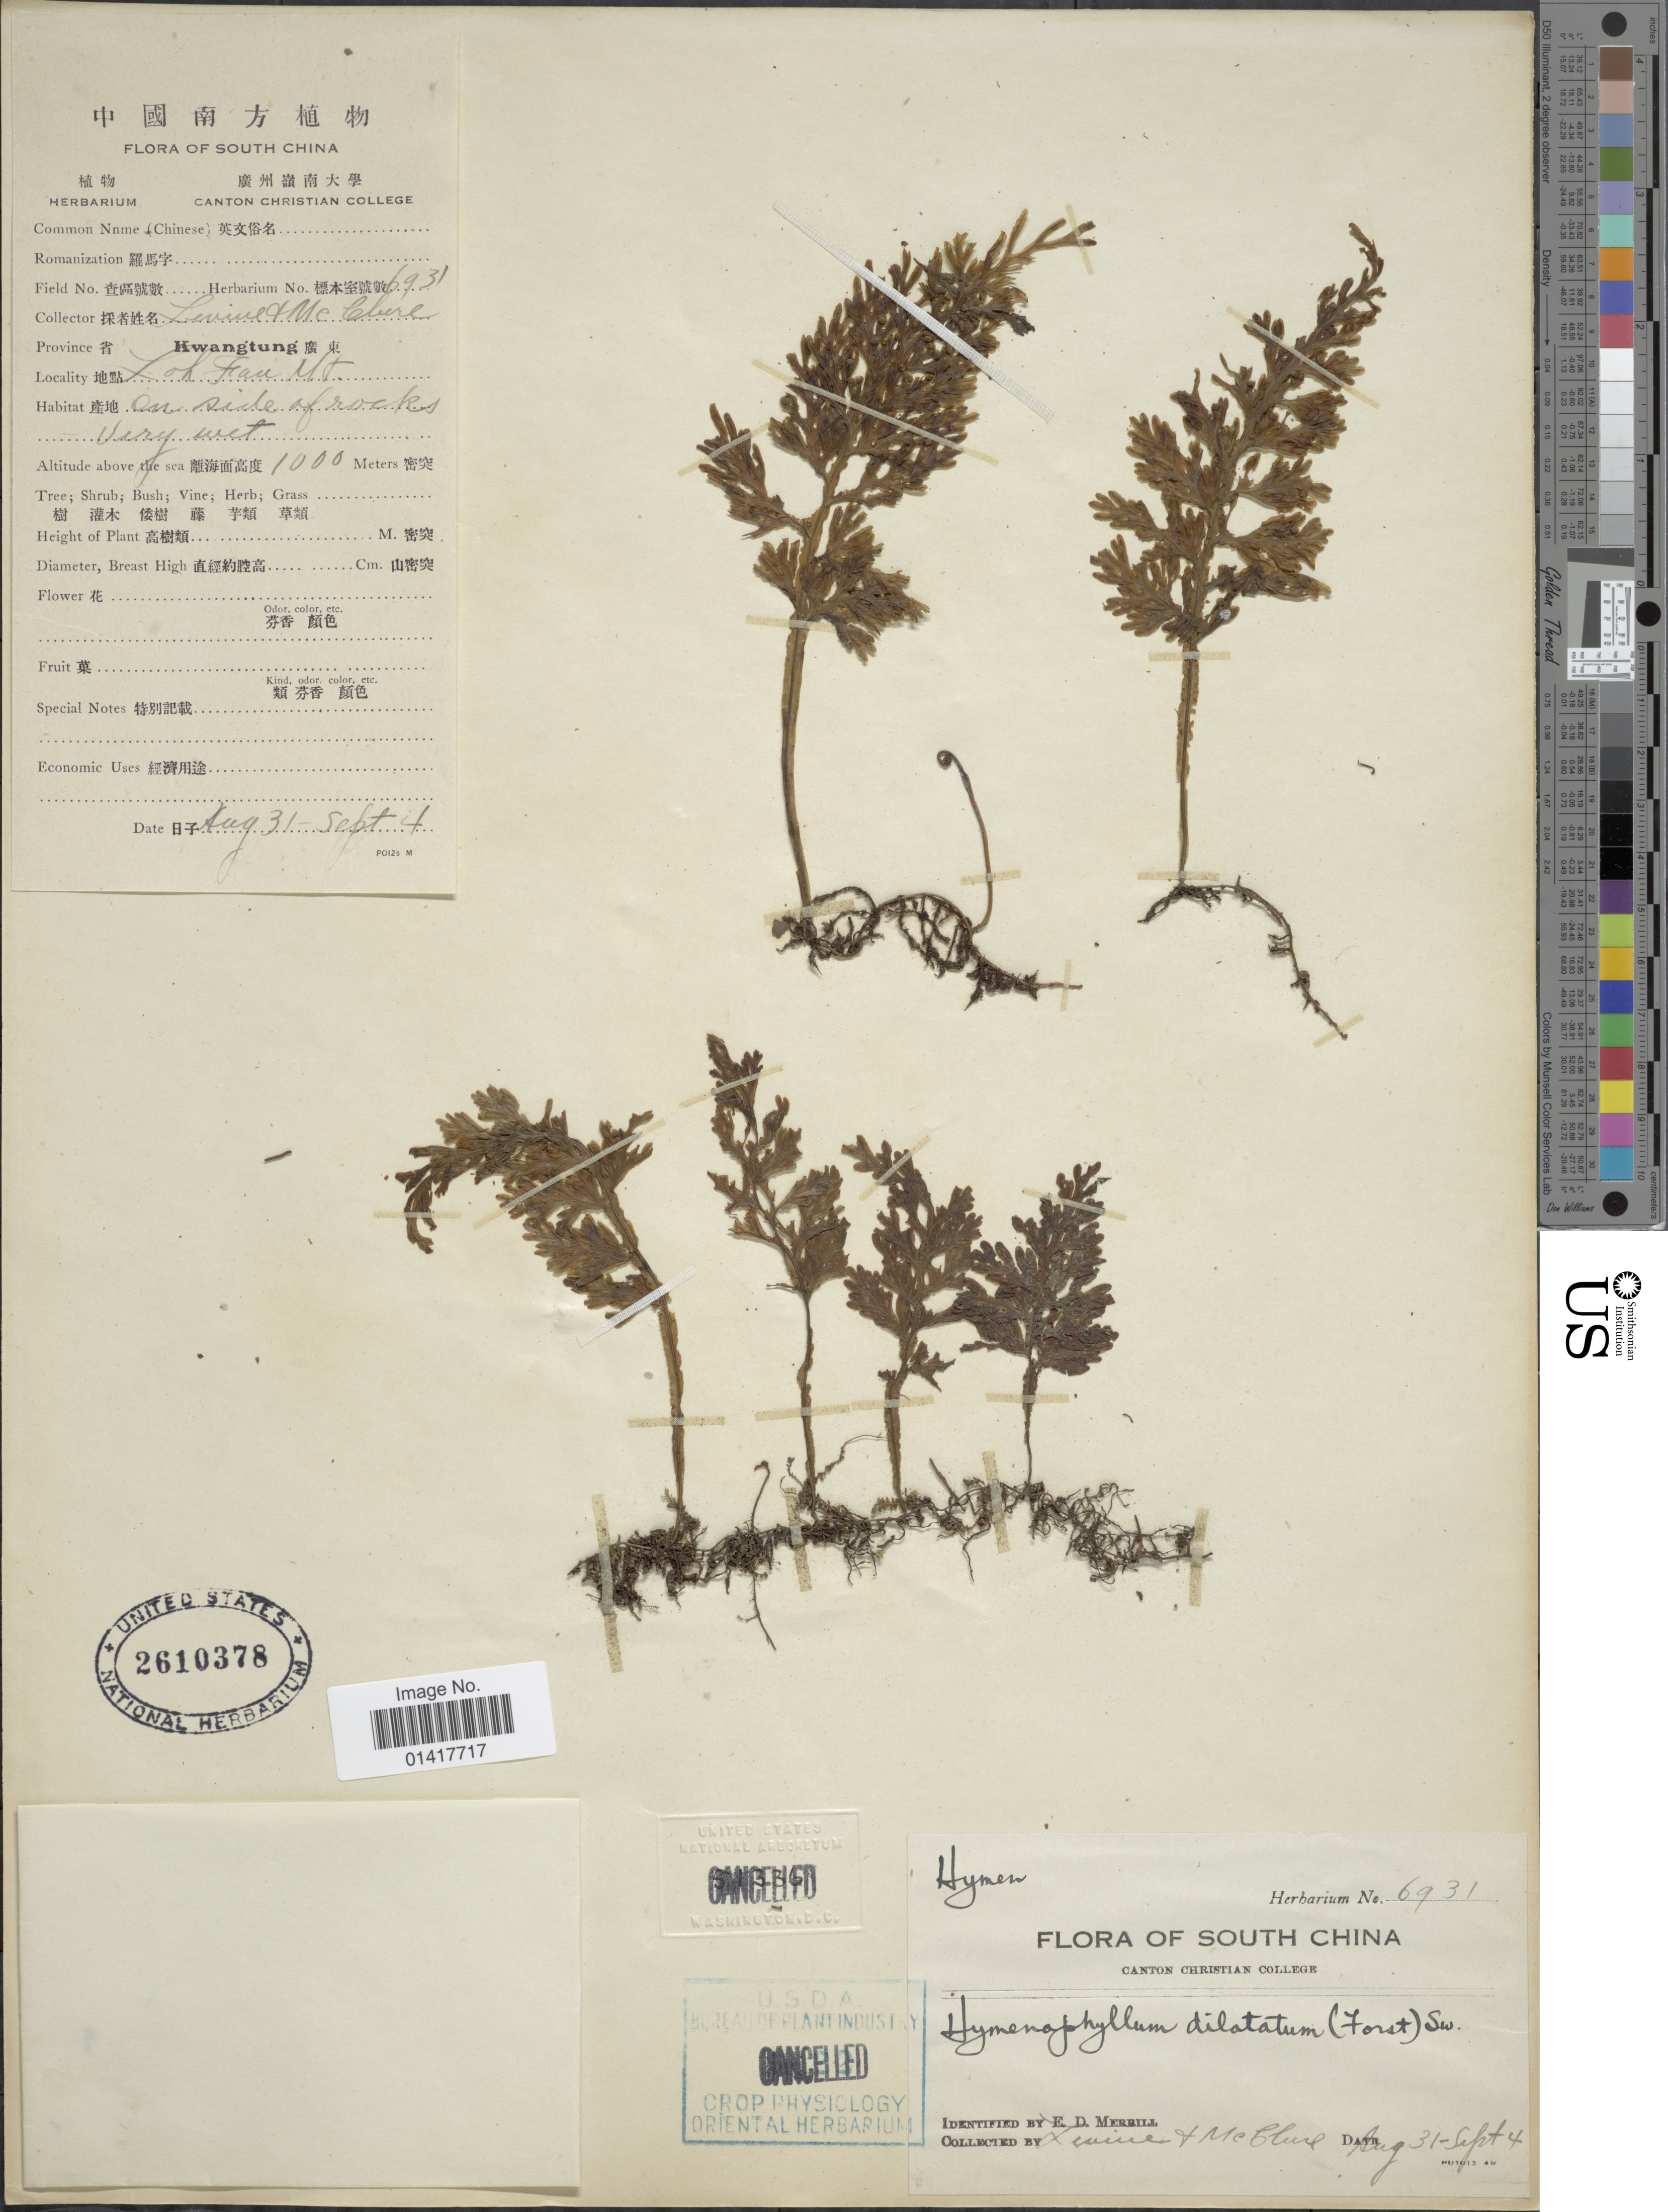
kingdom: Plantae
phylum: Tracheophyta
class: Polypodiopsida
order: Hymenophyllales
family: Hymenophyllaceae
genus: Hymenophyllum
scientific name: Hymenophyllum dilatatum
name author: Sw.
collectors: -. Levine & McClure, --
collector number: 6931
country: China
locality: South China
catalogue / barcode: US 2610378